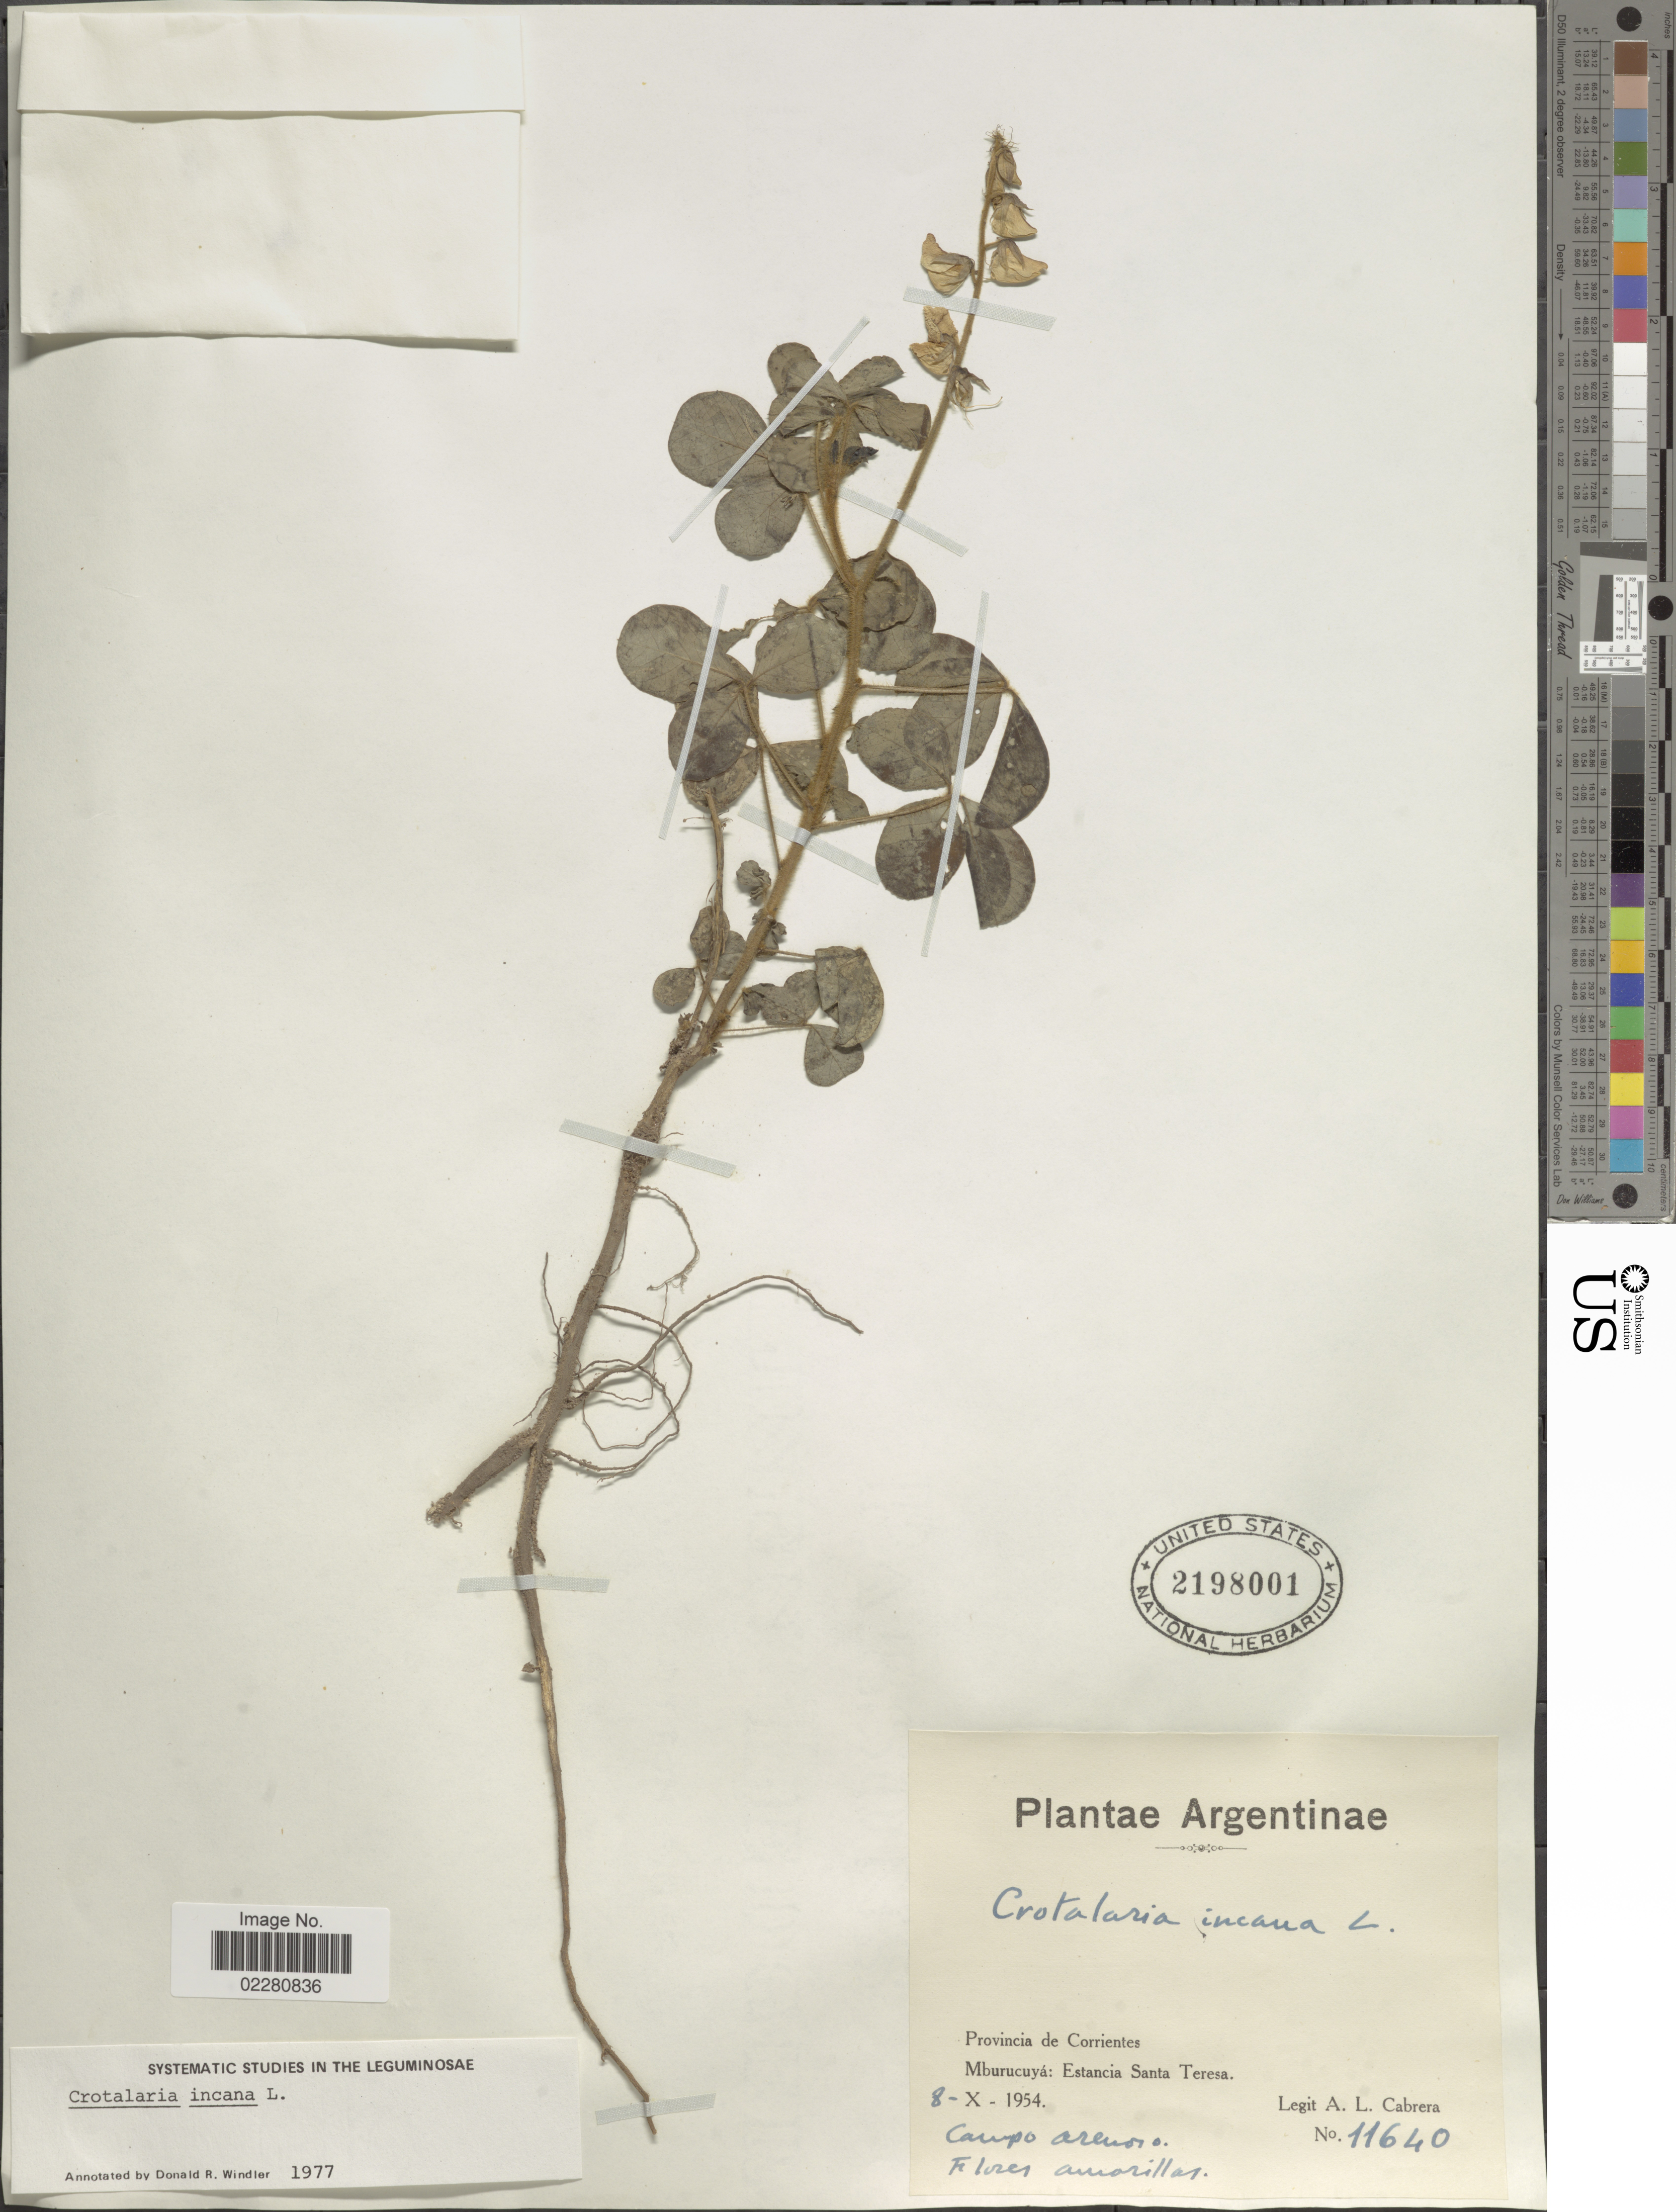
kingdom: Plantae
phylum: Tracheophyta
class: Magnoliopsida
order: Fabales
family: Fabaceae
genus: Crotalaria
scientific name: Crotalaria incana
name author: L.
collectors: A. L. Cabrera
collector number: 11640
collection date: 1954-10-08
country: Argentina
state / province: Corrientes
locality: Provincia de Corrientes. Mburucuyá: Estancia Santa Teresa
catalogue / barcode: US 2198001